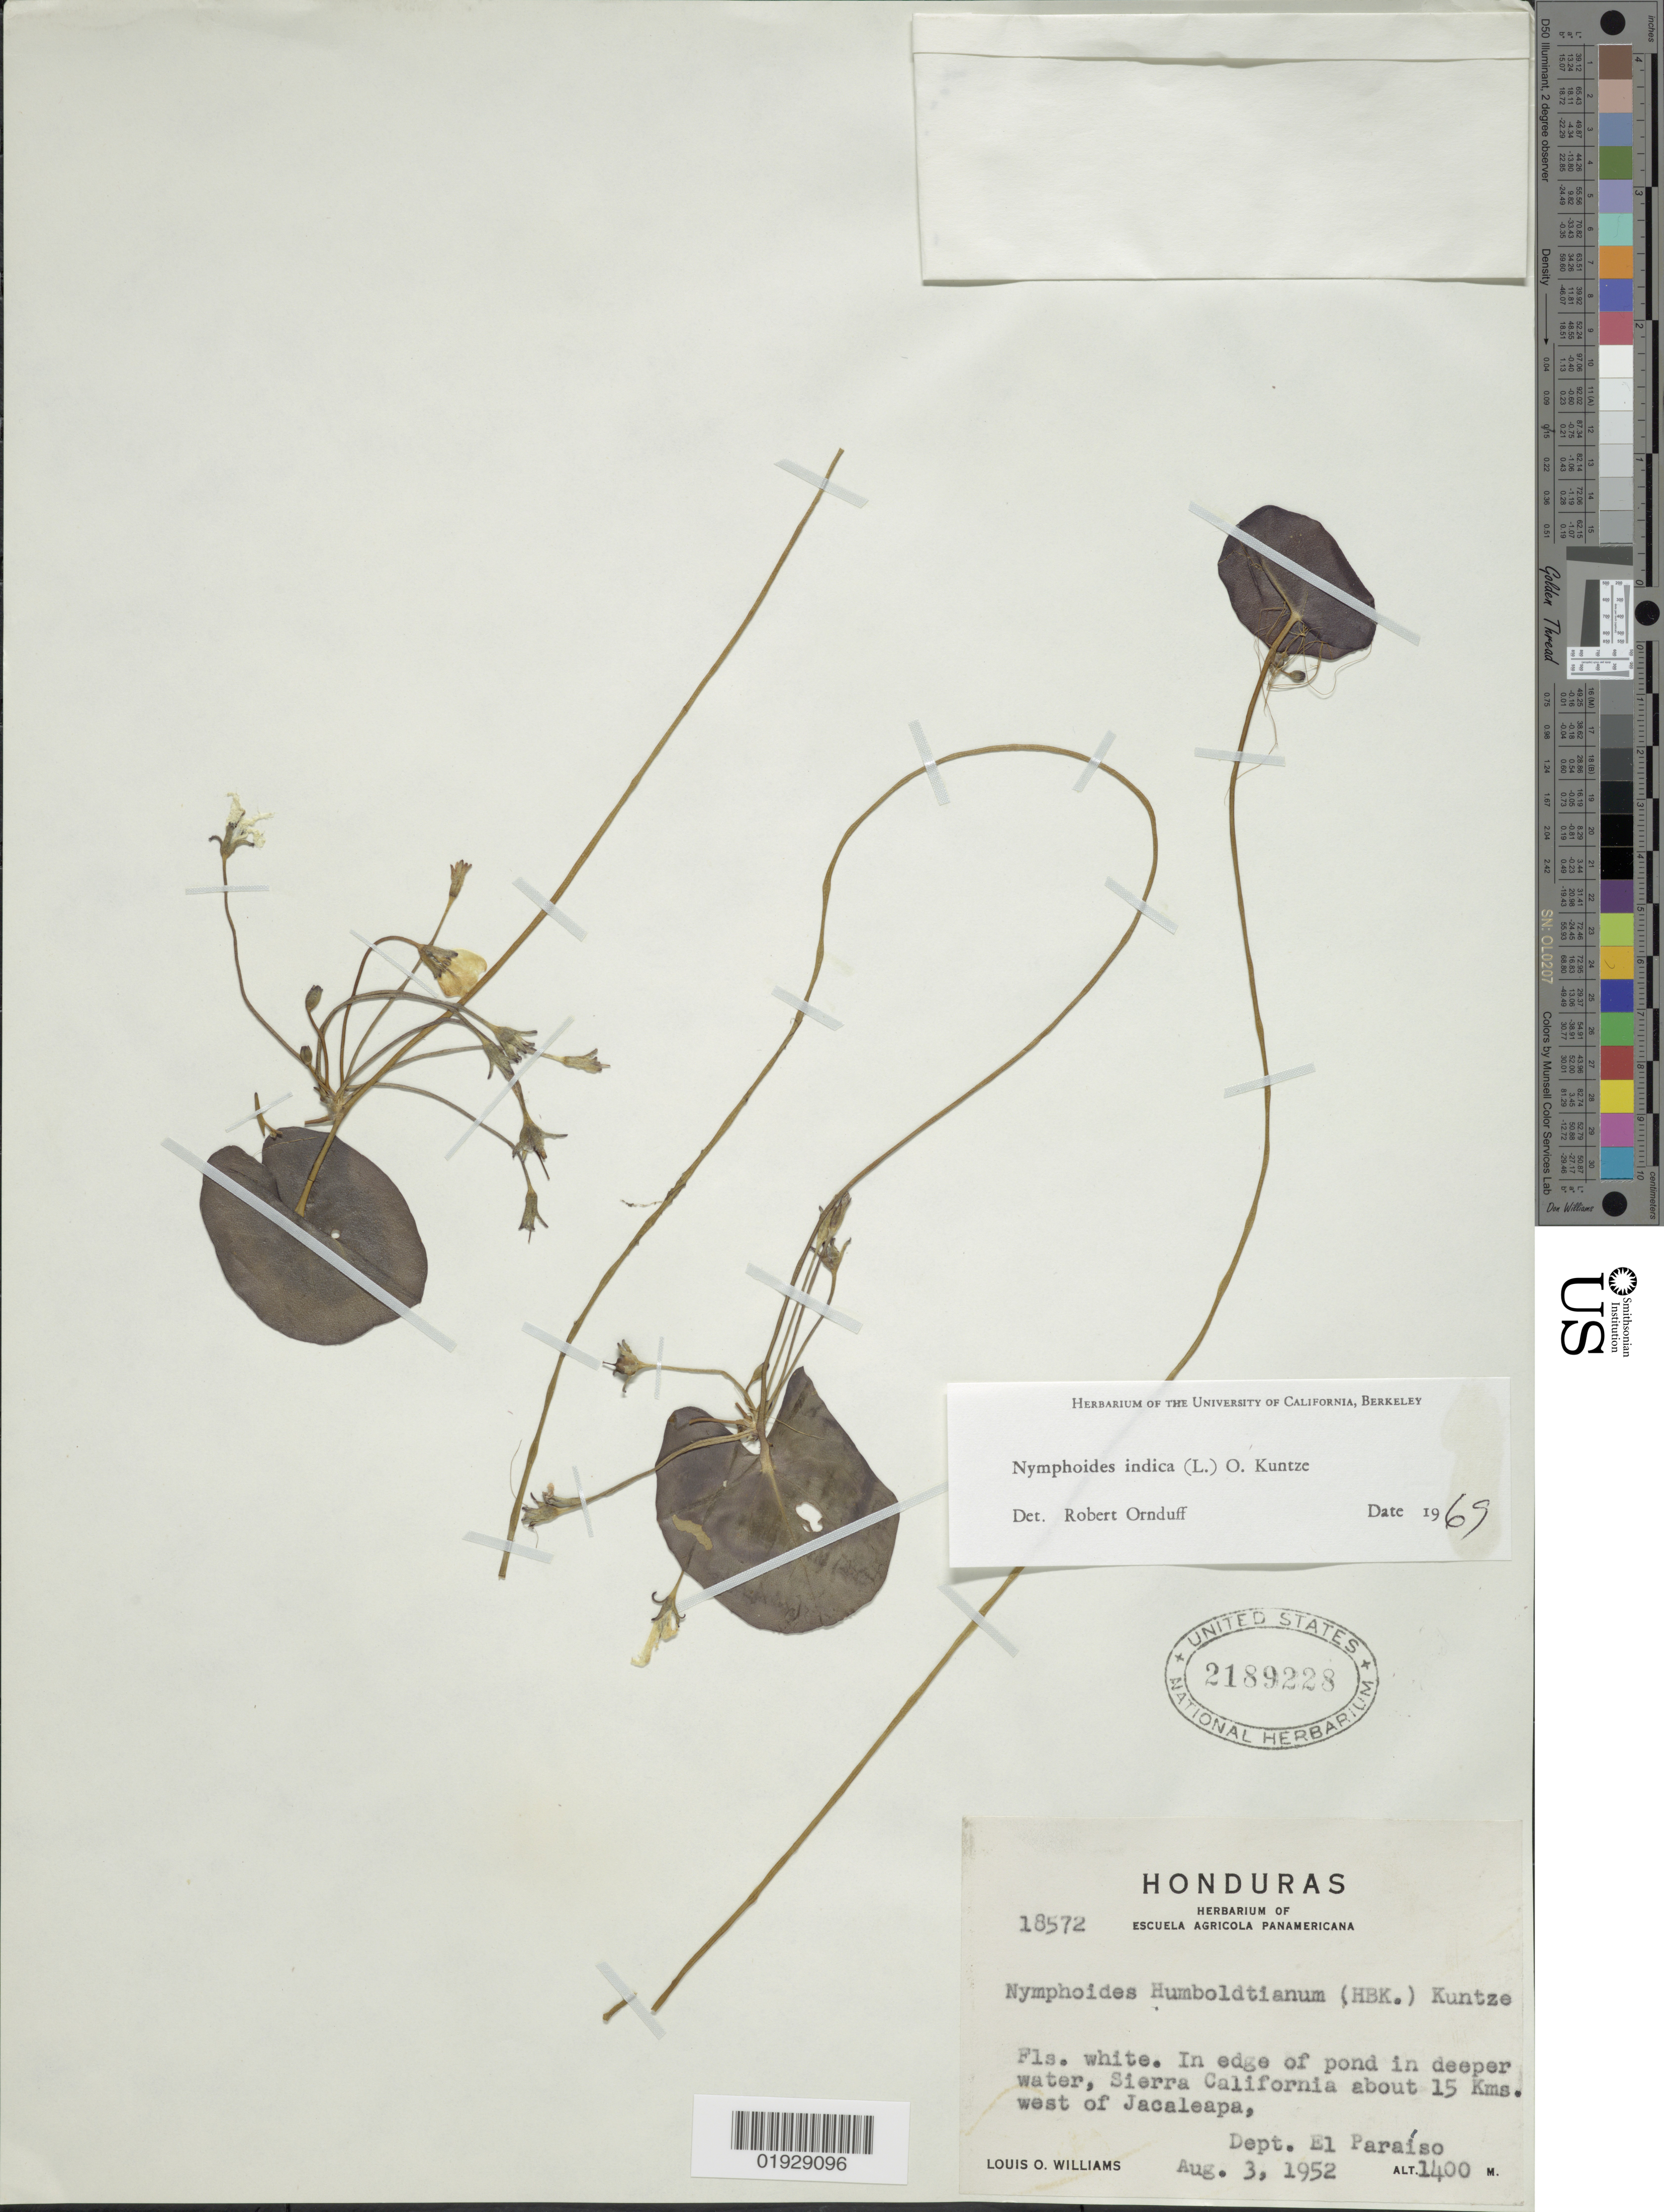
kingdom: Plantae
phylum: Tracheophyta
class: Magnoliopsida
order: Asterales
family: Menyanthaceae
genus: Nymphoides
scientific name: Nymphoides indica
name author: (L.) Kuntze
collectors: L. O. Williams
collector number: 18572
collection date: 1952-08-03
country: Honduras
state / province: El Paraíso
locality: Sierra California about 15 Kms. west of Jacaleapa, Dept. El Paraíso.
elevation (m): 1400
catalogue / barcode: US 2189228